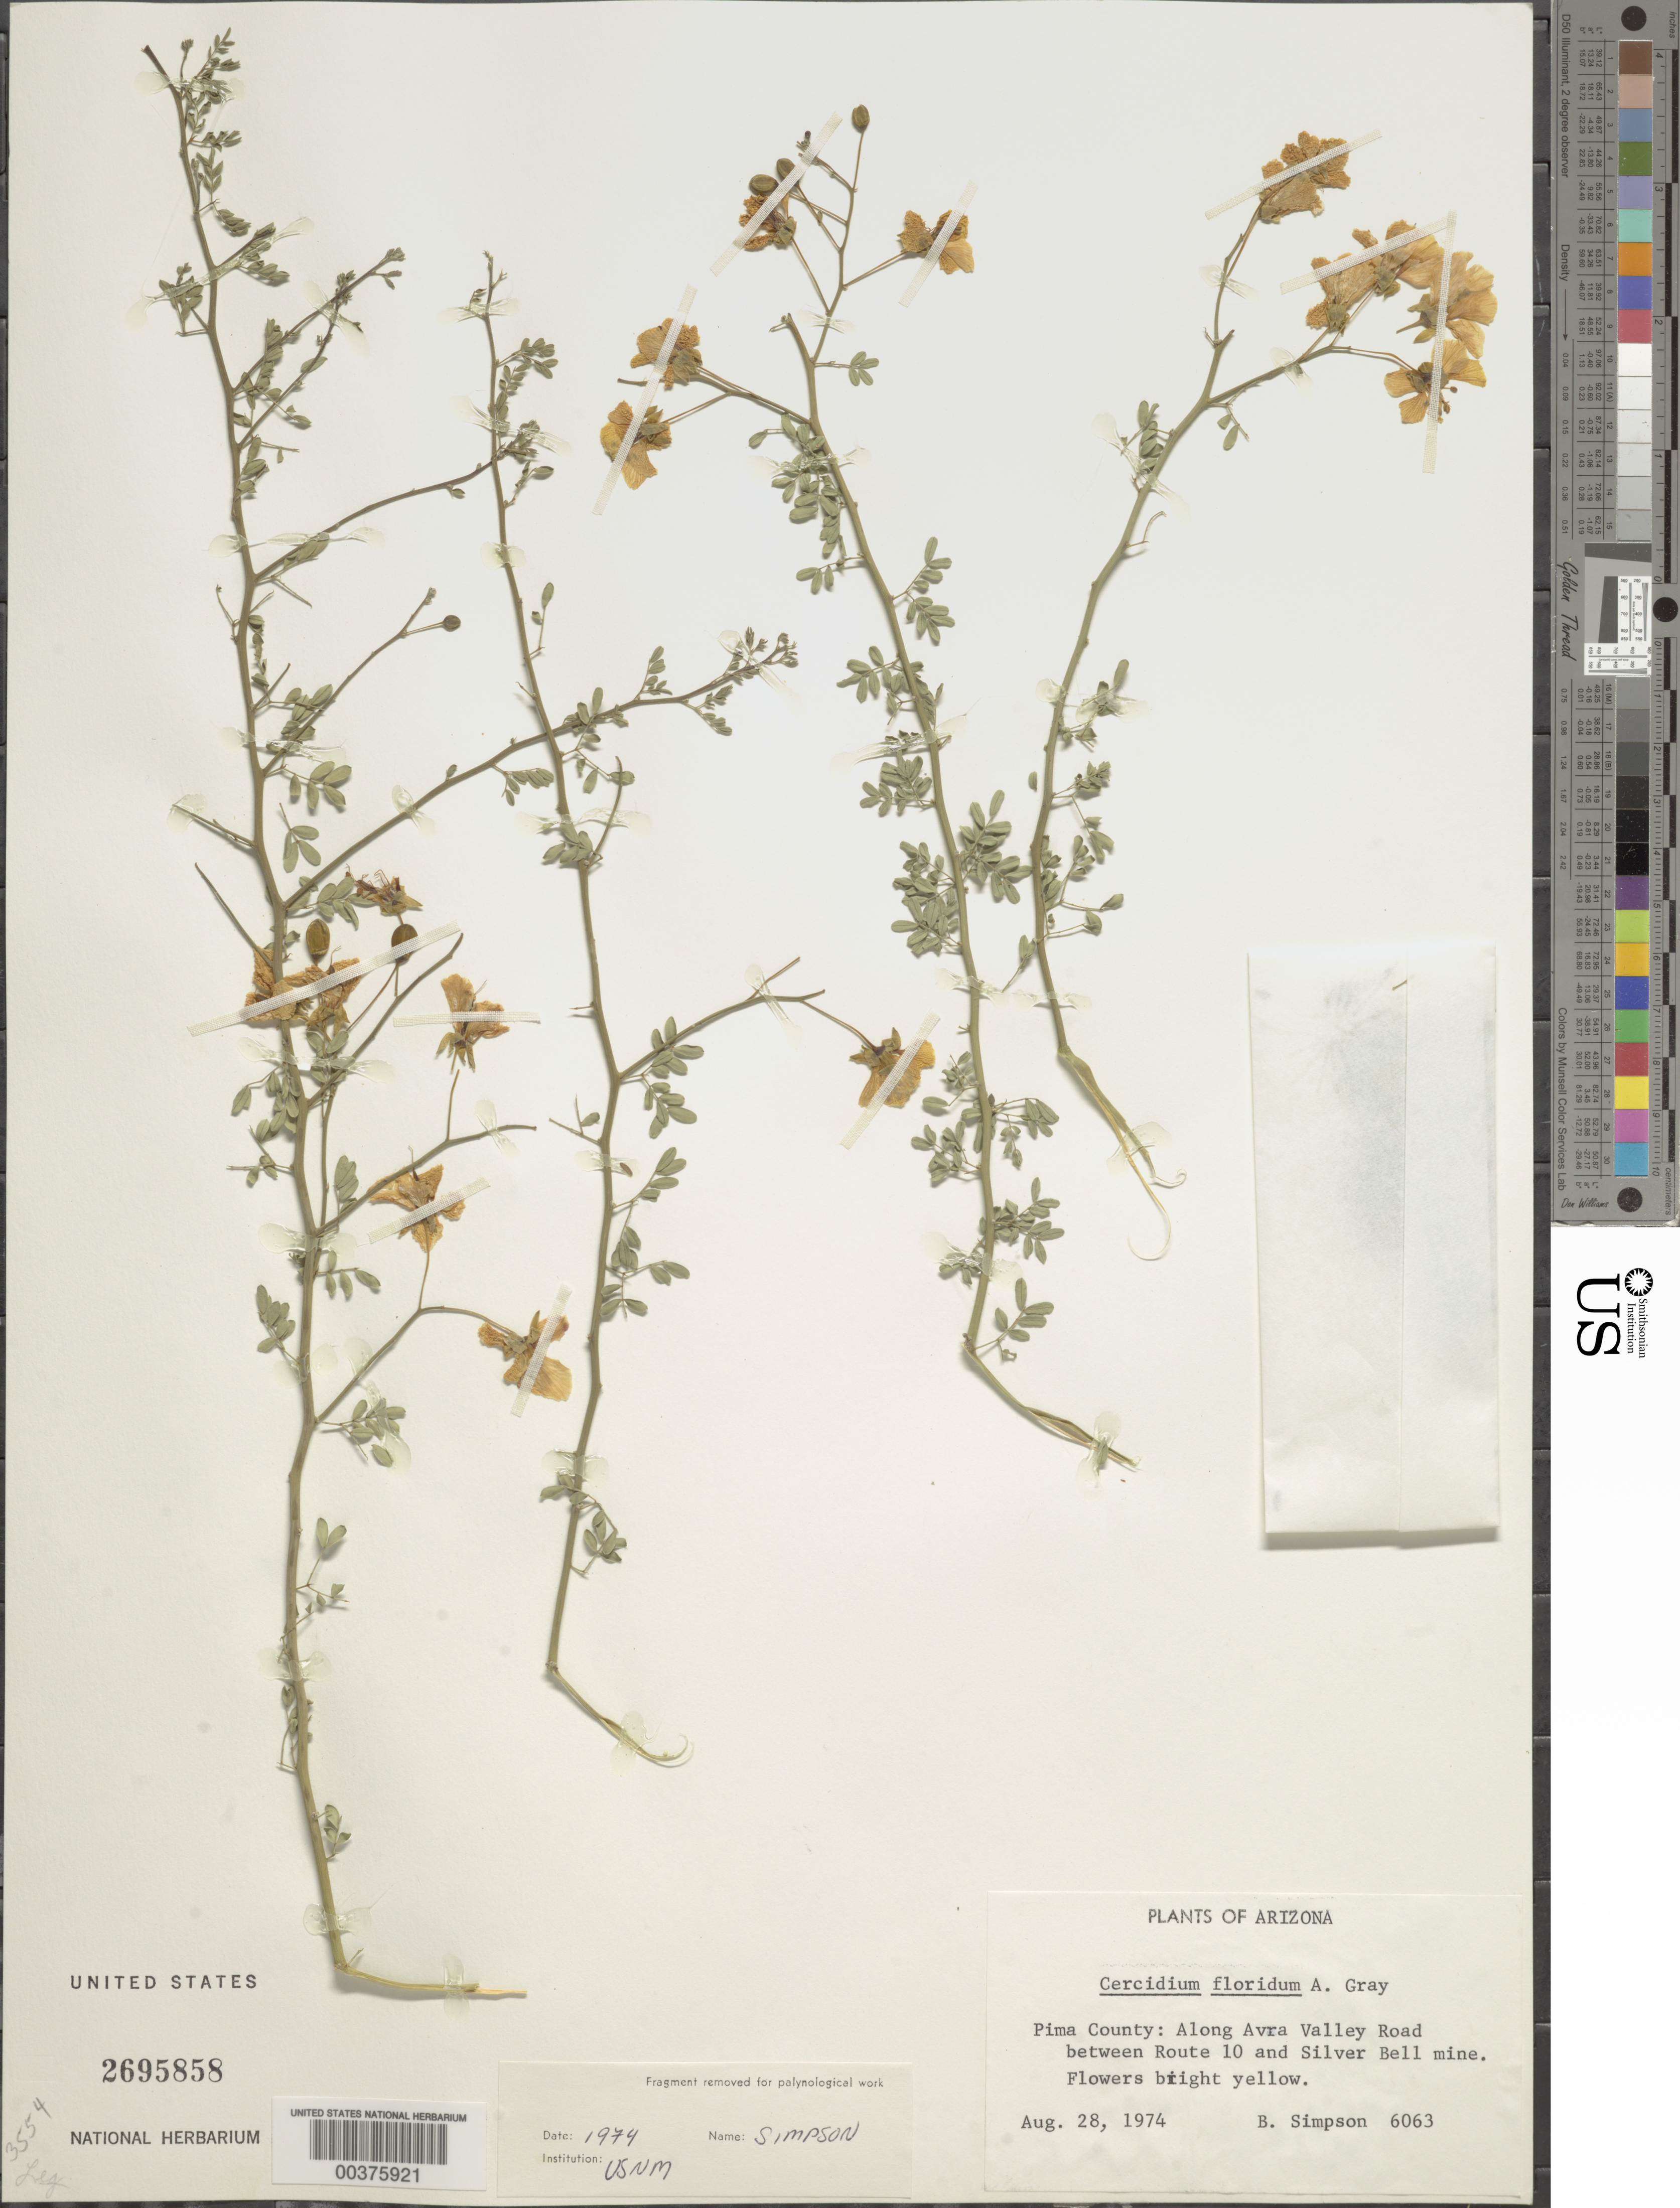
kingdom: Plantae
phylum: Tracheophyta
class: Magnoliopsida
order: Fabales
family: Fabaceae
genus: Parkinsonia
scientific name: Parkinsonia florida subsp. florida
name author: (Benth. ex A. Gray) S. Watson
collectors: B. Simpson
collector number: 6063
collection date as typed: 28 Aug 1974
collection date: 1974-08-28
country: United States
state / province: Arizona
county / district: Pima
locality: Along avra valley road between route 10 and silver bell mine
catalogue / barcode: US 2695858